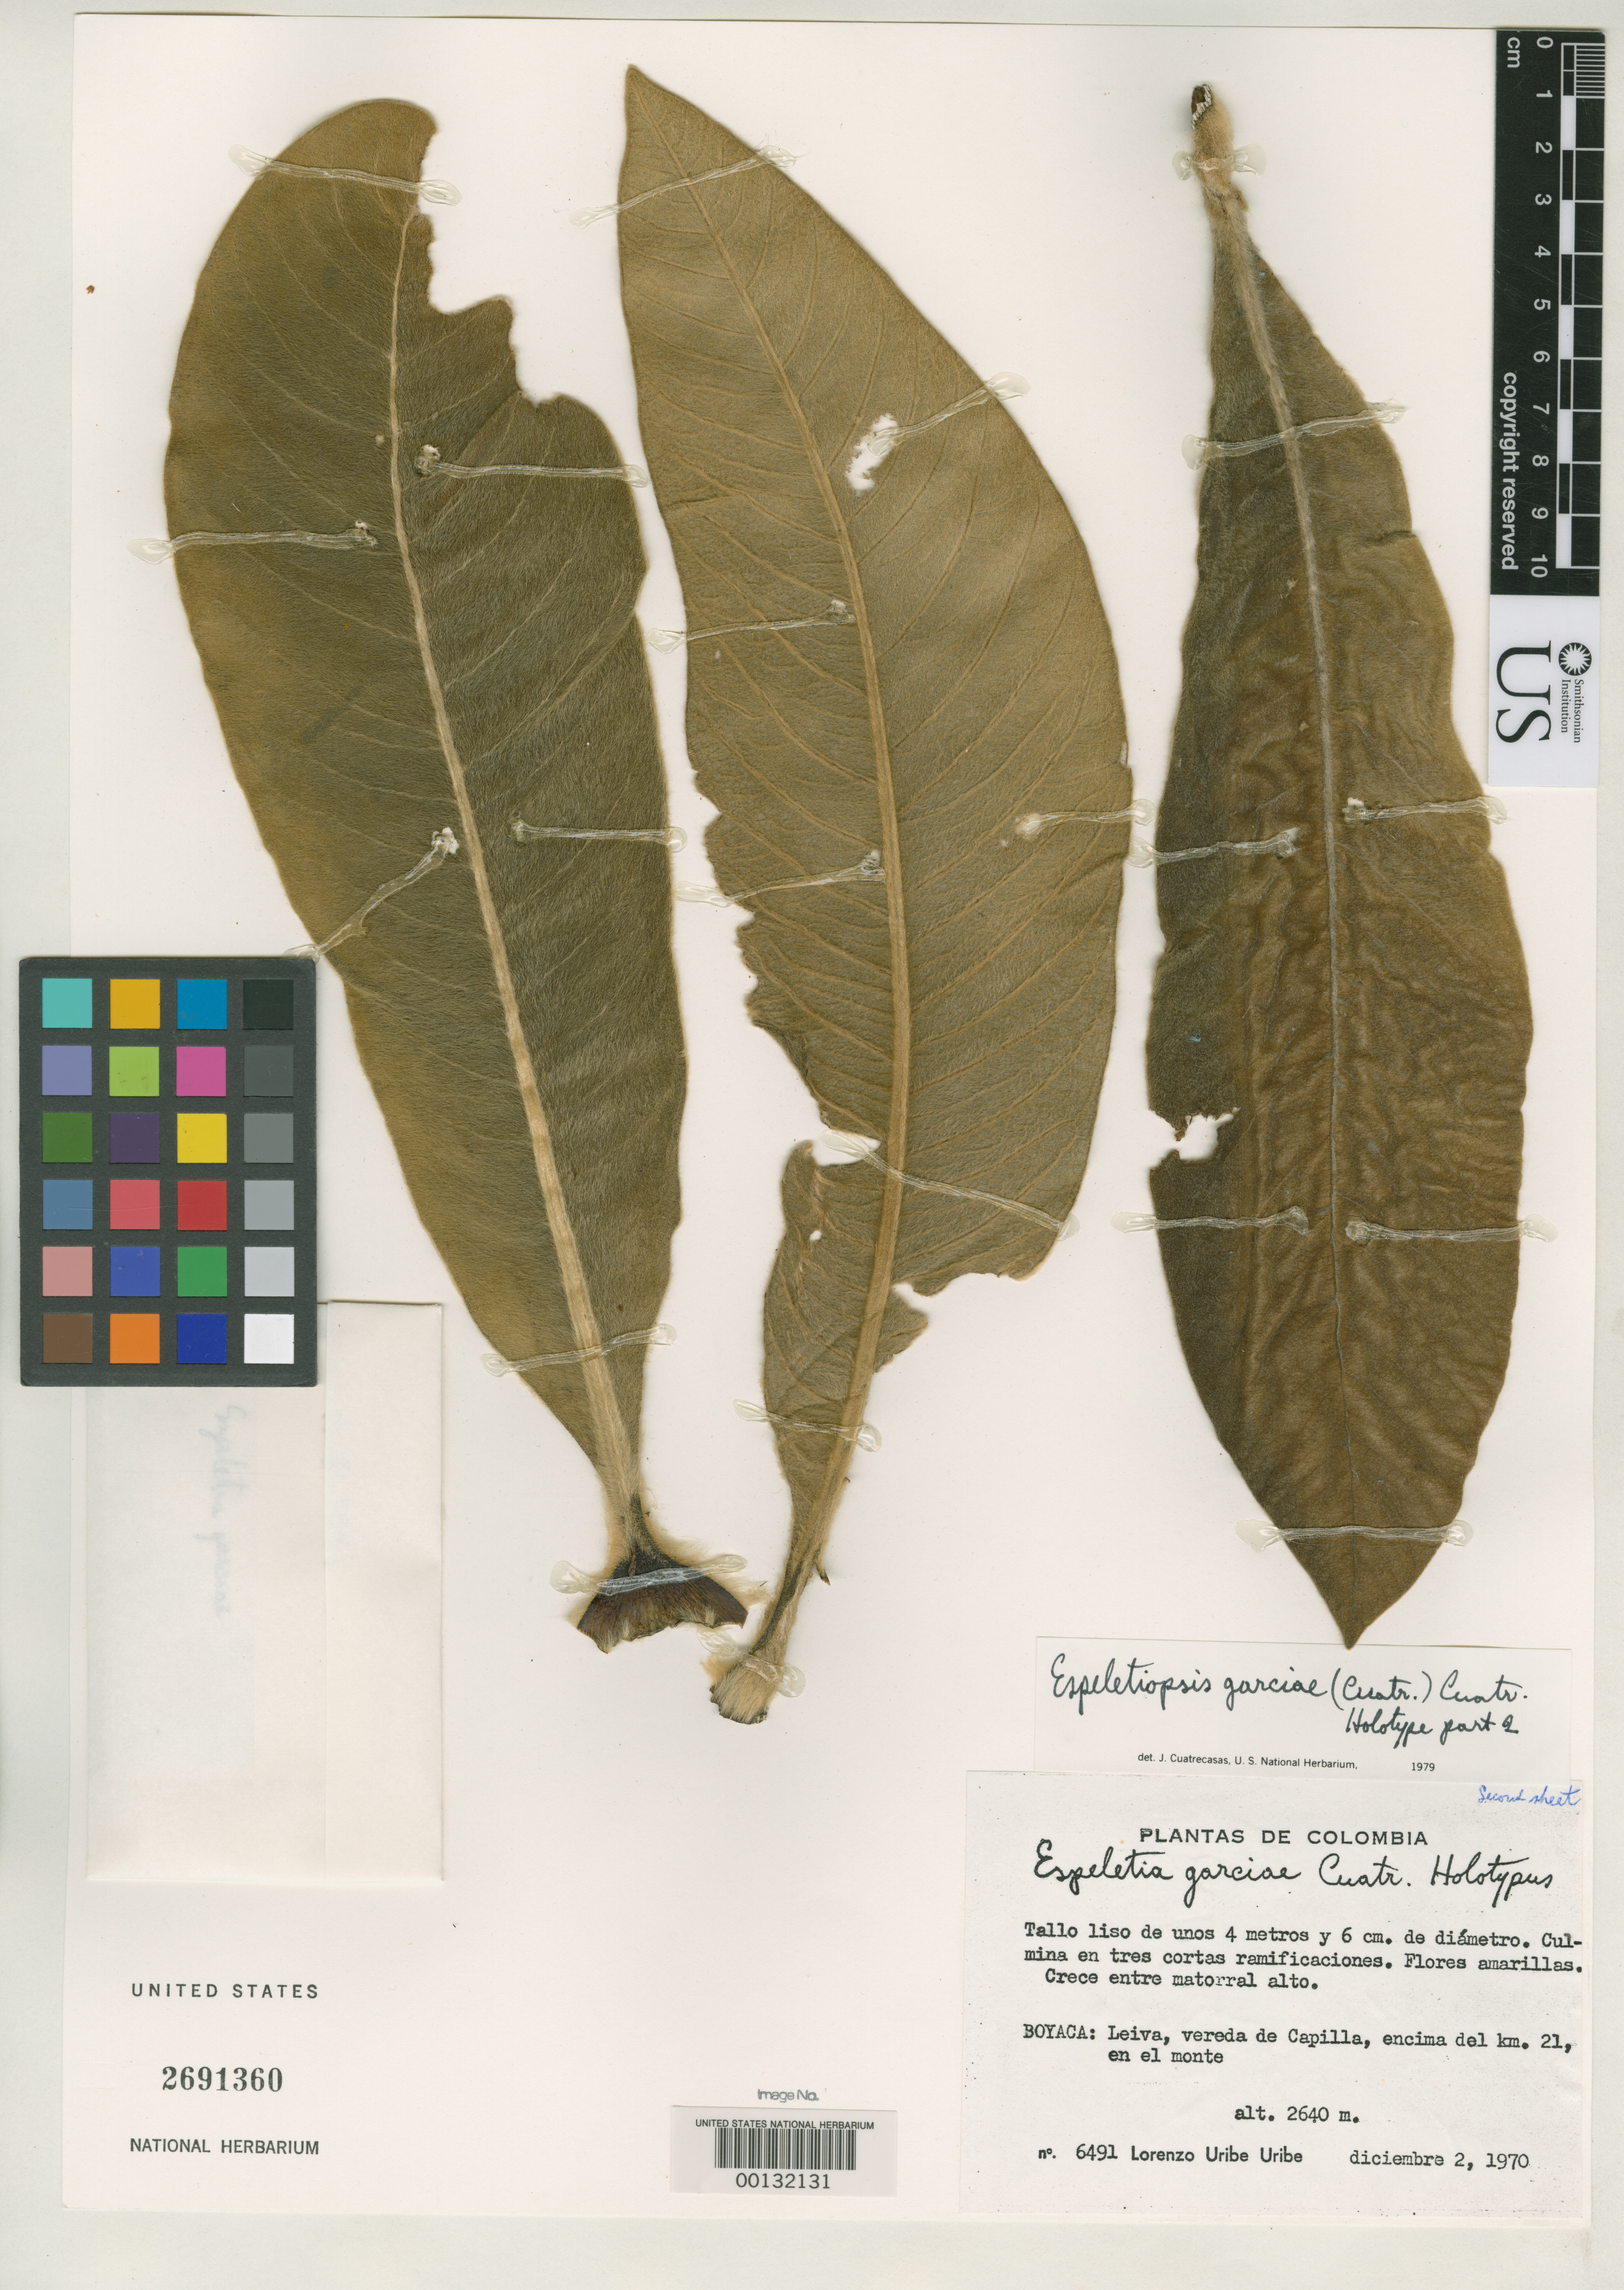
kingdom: Plantae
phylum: Tracheophyta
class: Magnoliopsida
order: Asterales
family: Asteraceae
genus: Espeletia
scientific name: Espeletia garciae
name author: Cuatrec.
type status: Holotype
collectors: L. Uribe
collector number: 6491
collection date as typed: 02 Dec 1970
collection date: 1970-12-02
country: Colombia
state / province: Boyacá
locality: Leiva, Vereda de Capilla, Encima del km 21, en El Monte. [Leiva, Capilla Trail (chapel Trail?), above km 21, in El Monte (on the mountain?)]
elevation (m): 2640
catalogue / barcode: US 2691360